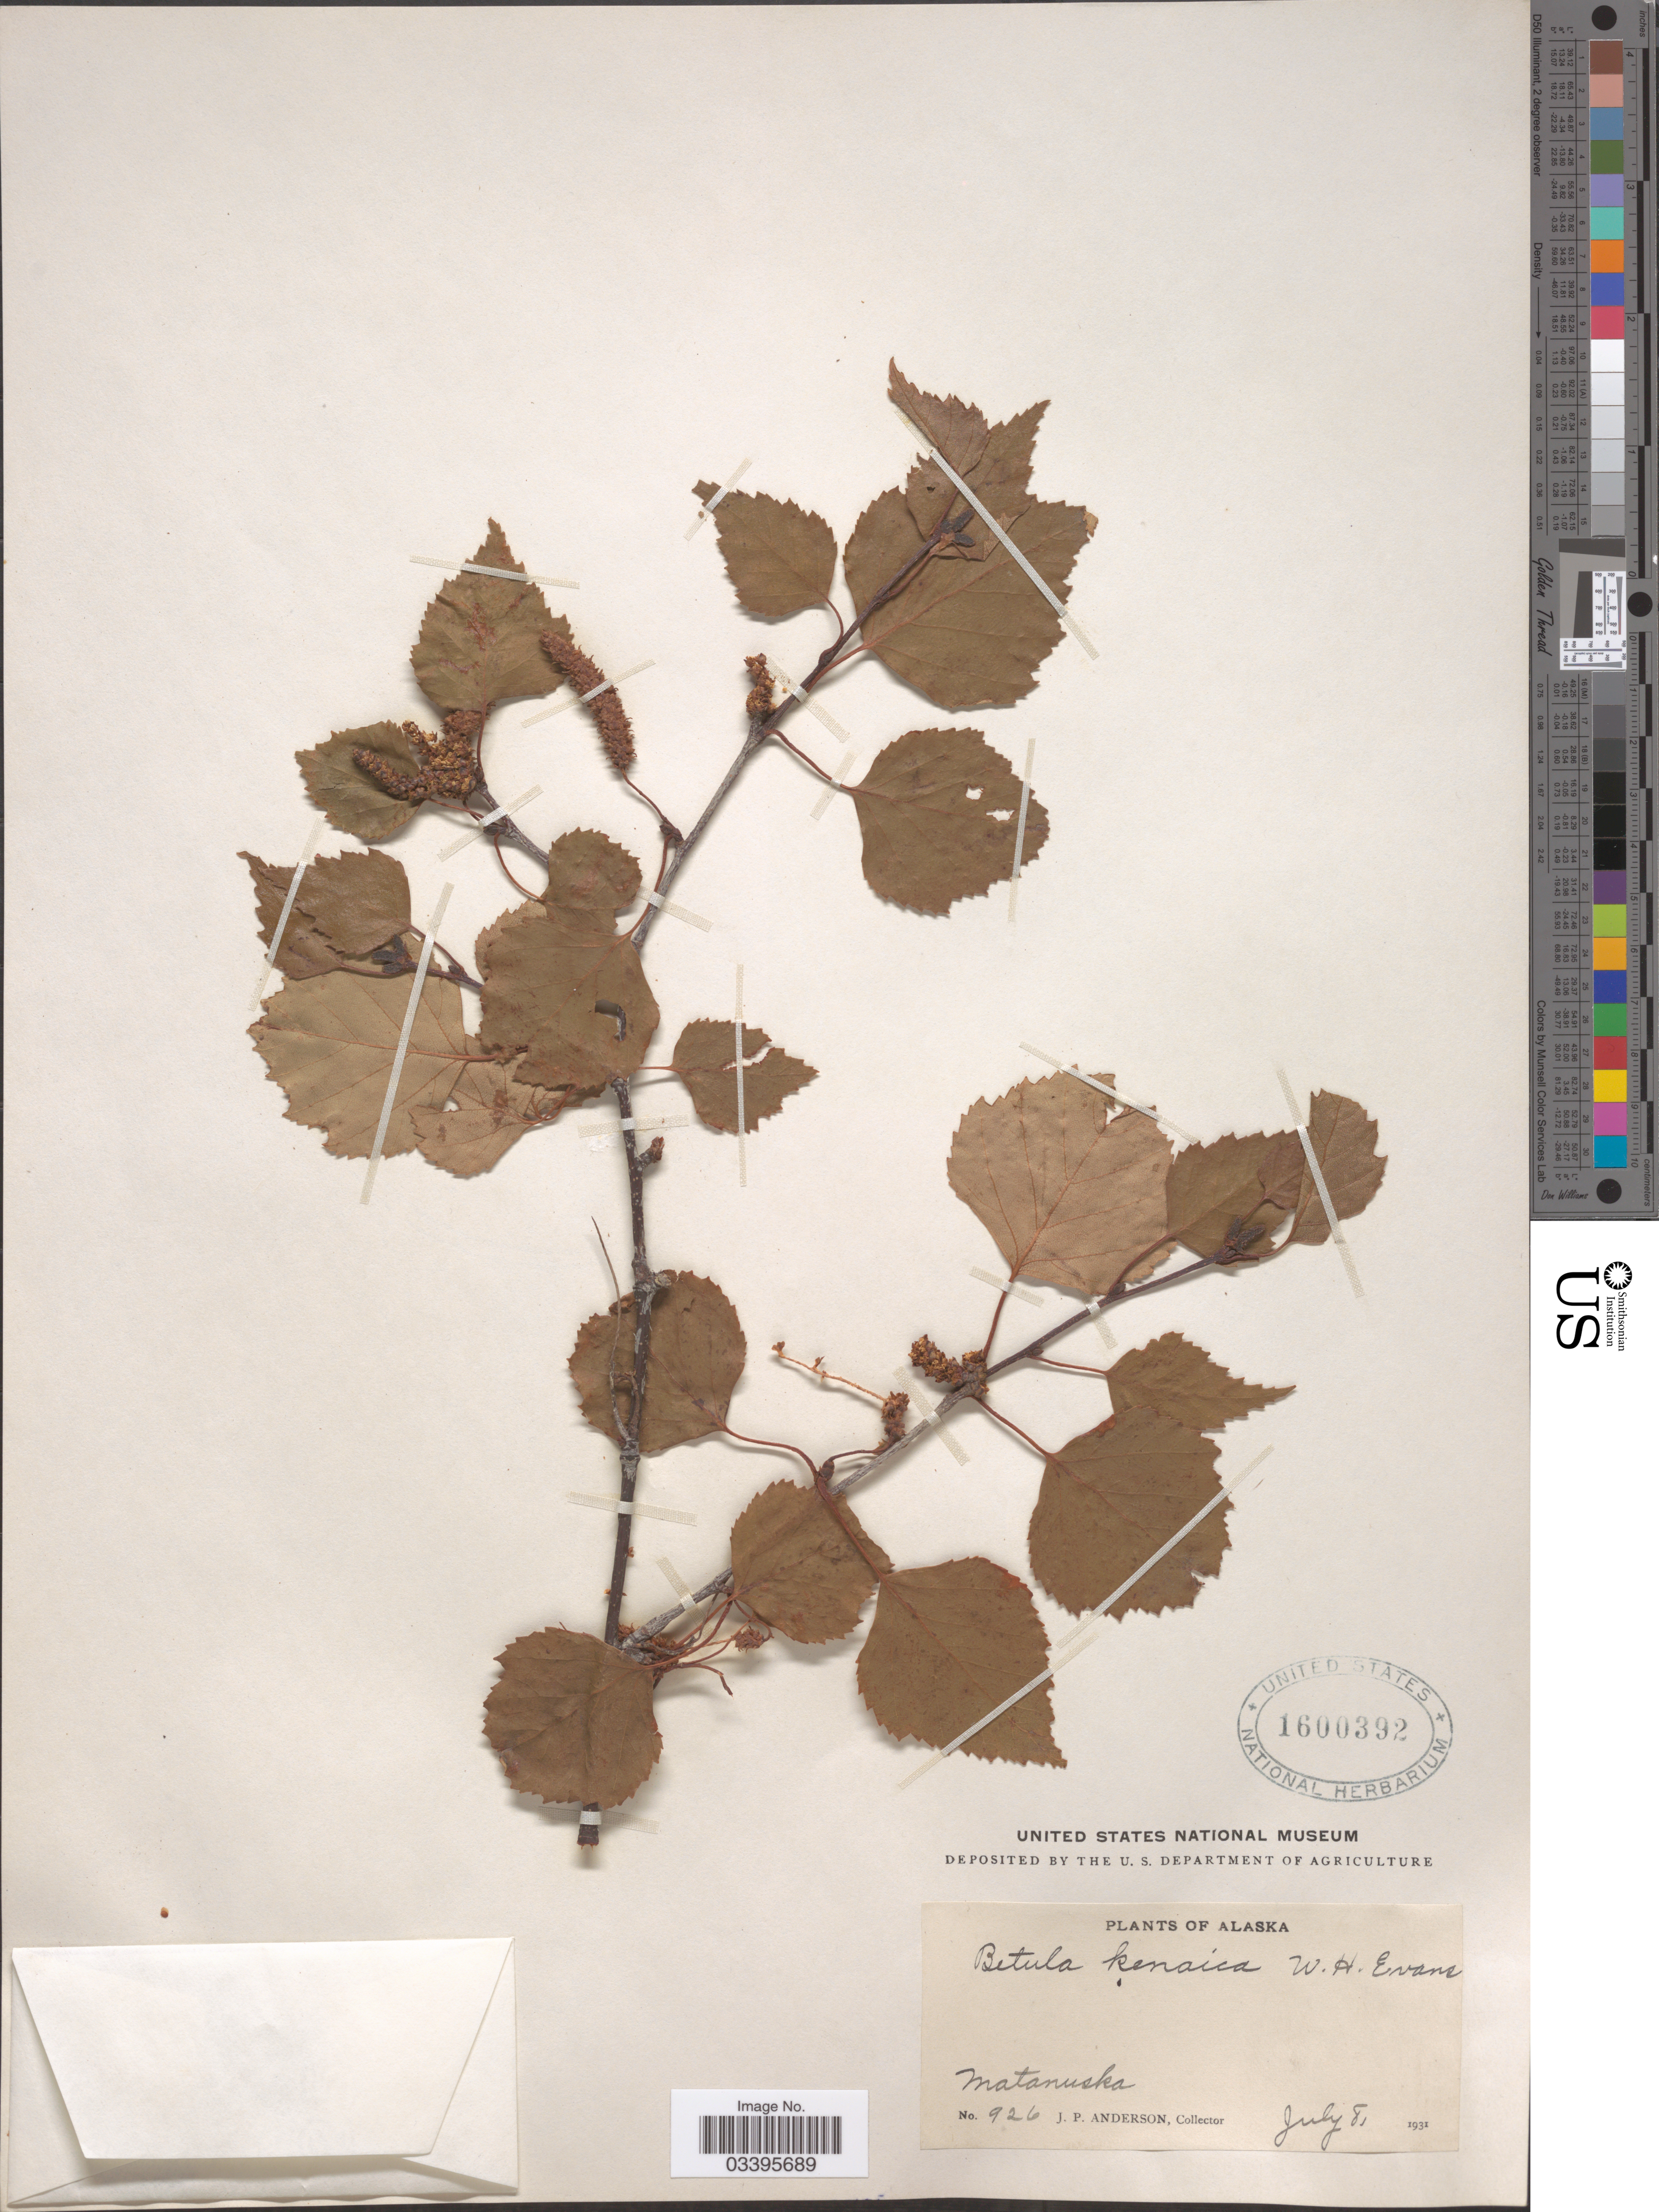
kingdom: Plantae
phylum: Tracheophyta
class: Magnoliopsida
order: Fagales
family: Betulaceae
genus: Betula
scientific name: Betula kenaica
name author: W.H. Evans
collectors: J. P. Anderson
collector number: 926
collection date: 1931-07-08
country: United States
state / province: Alaska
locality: Matanuska.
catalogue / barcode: US 1600392